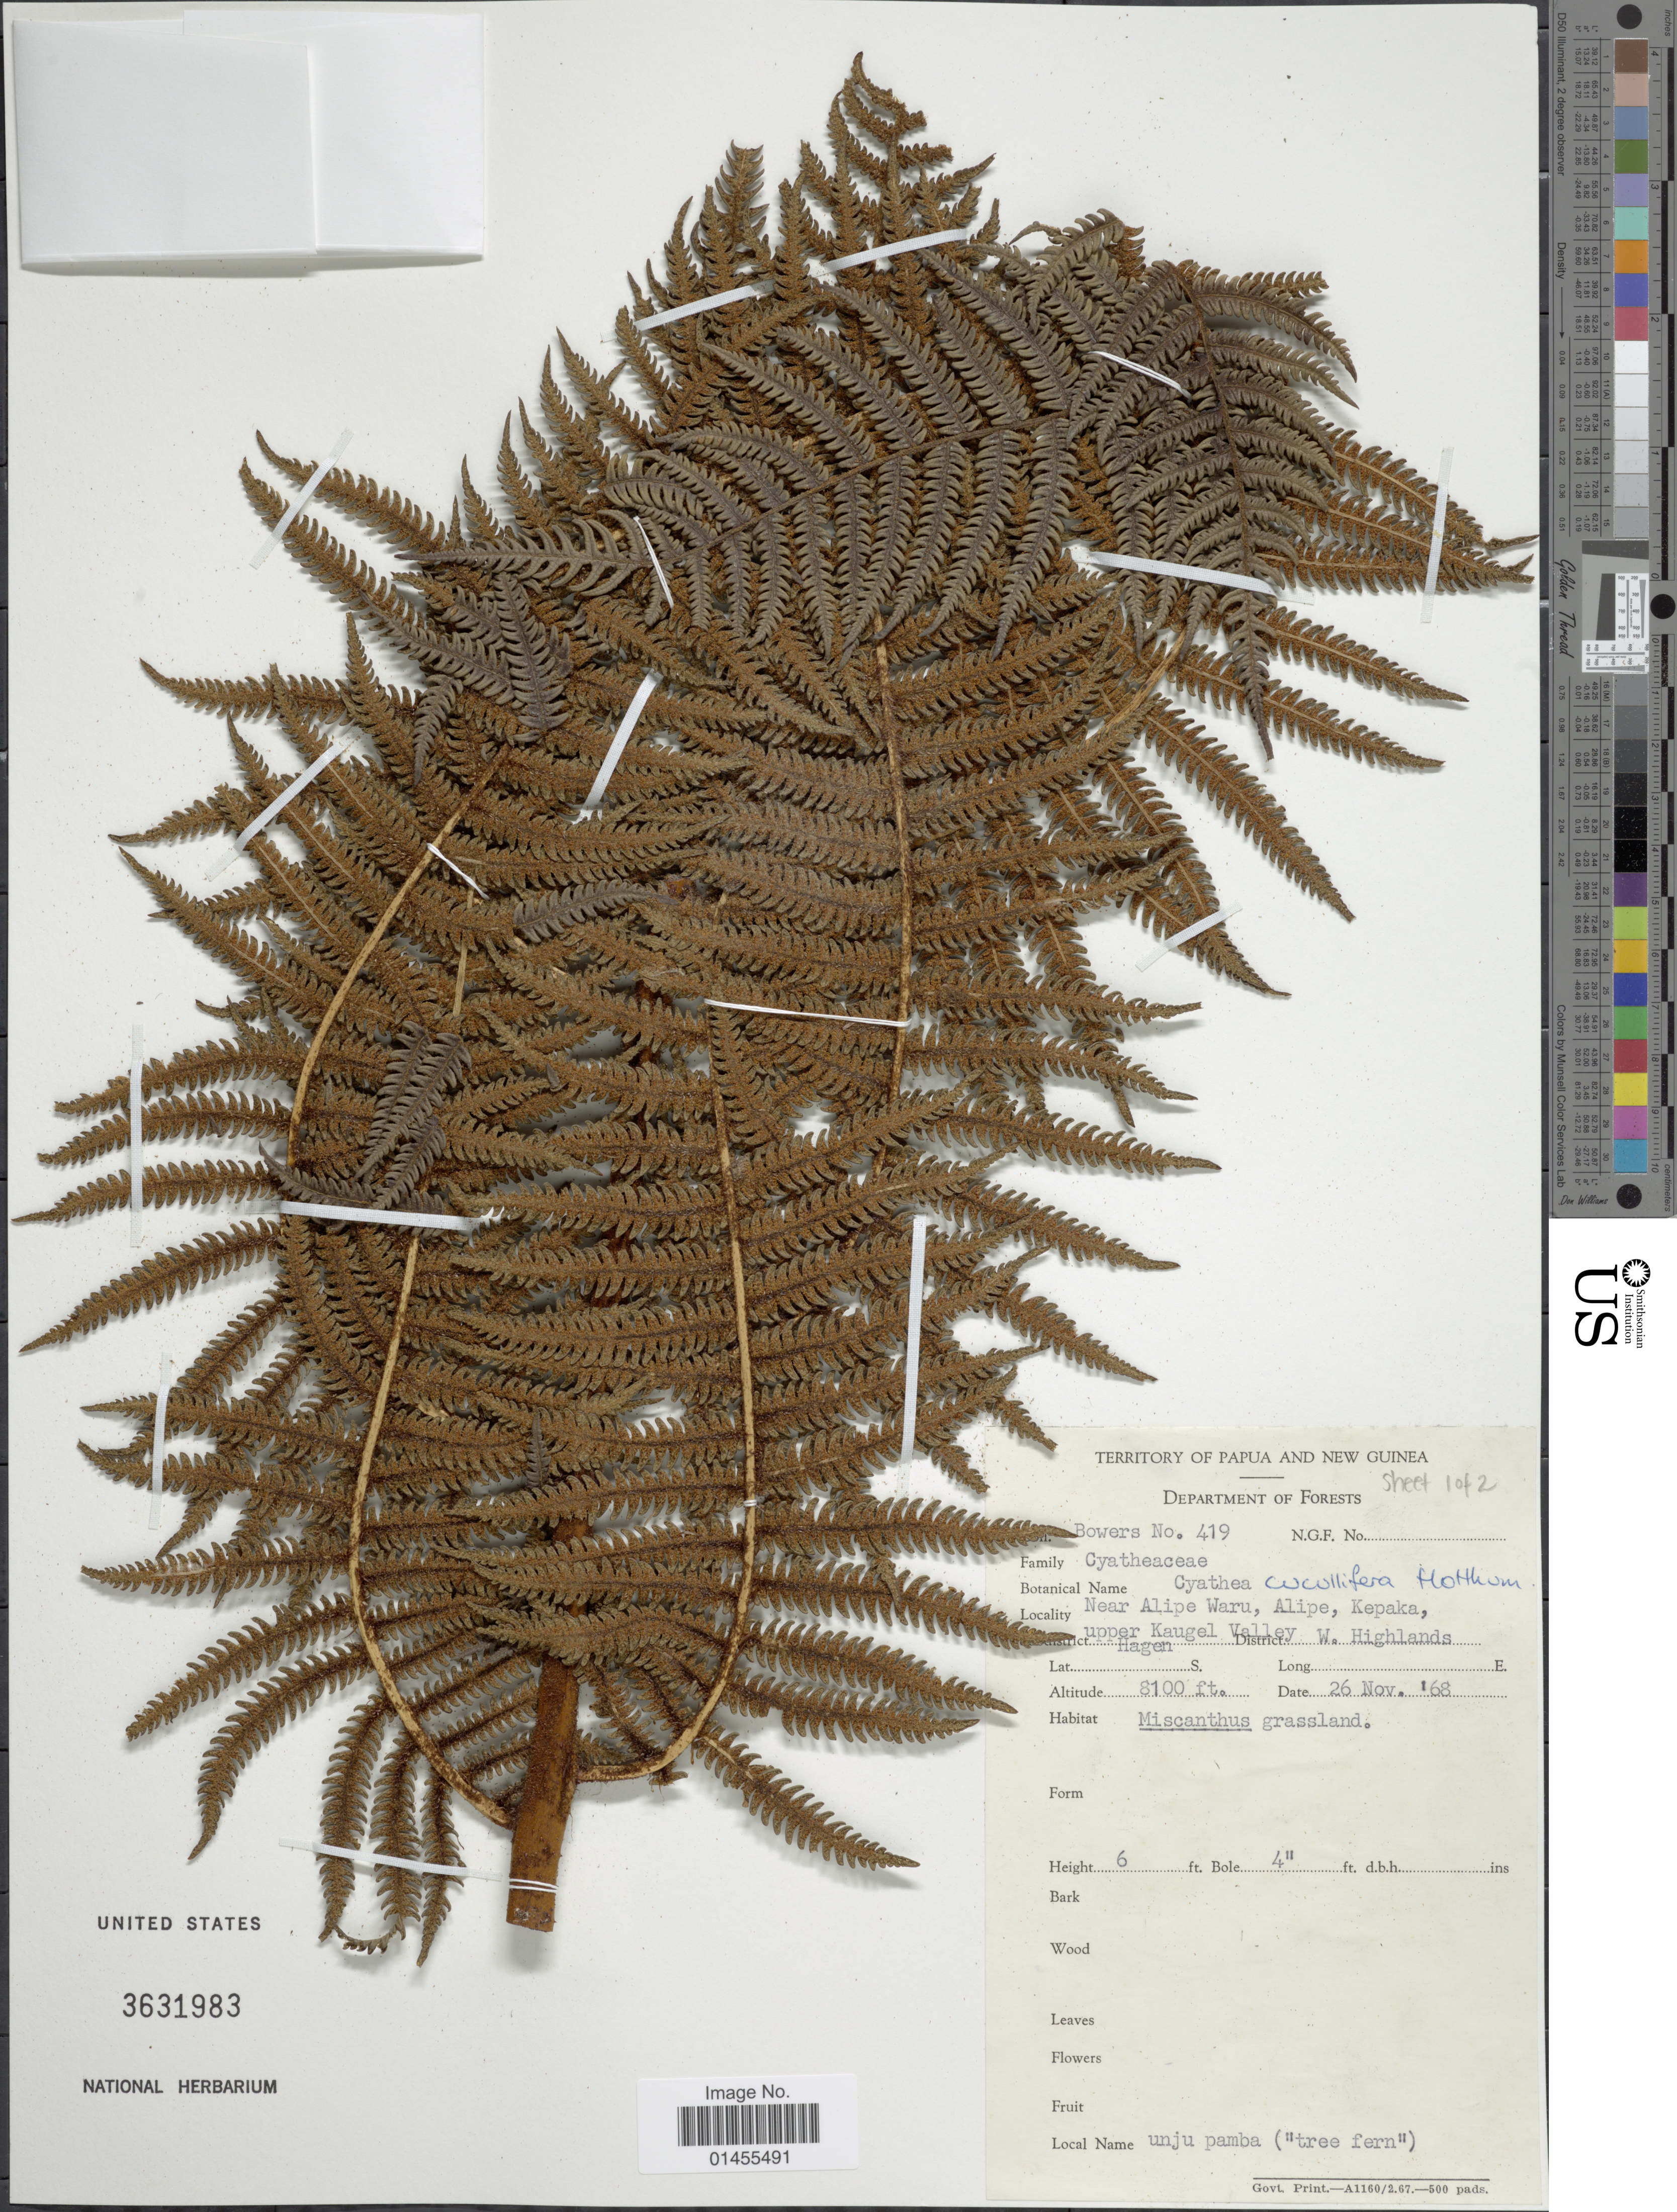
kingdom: Plantae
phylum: Tracheophyta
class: Polypodiopsida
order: Cyatheales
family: Cyatheaceae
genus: Alsophila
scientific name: Alsophila cucullifera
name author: (Holttum) R.M. Tryon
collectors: Browers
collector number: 419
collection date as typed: Transcribed d/m/y: 26/11/68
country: Papua New Guinea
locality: Department of forest, New Guinea, near Alipe Waru, Alipe Kepaka, upper Kaugel Valley W. Highlands. Miscanthus grassland.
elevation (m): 2469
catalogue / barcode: US 3631983